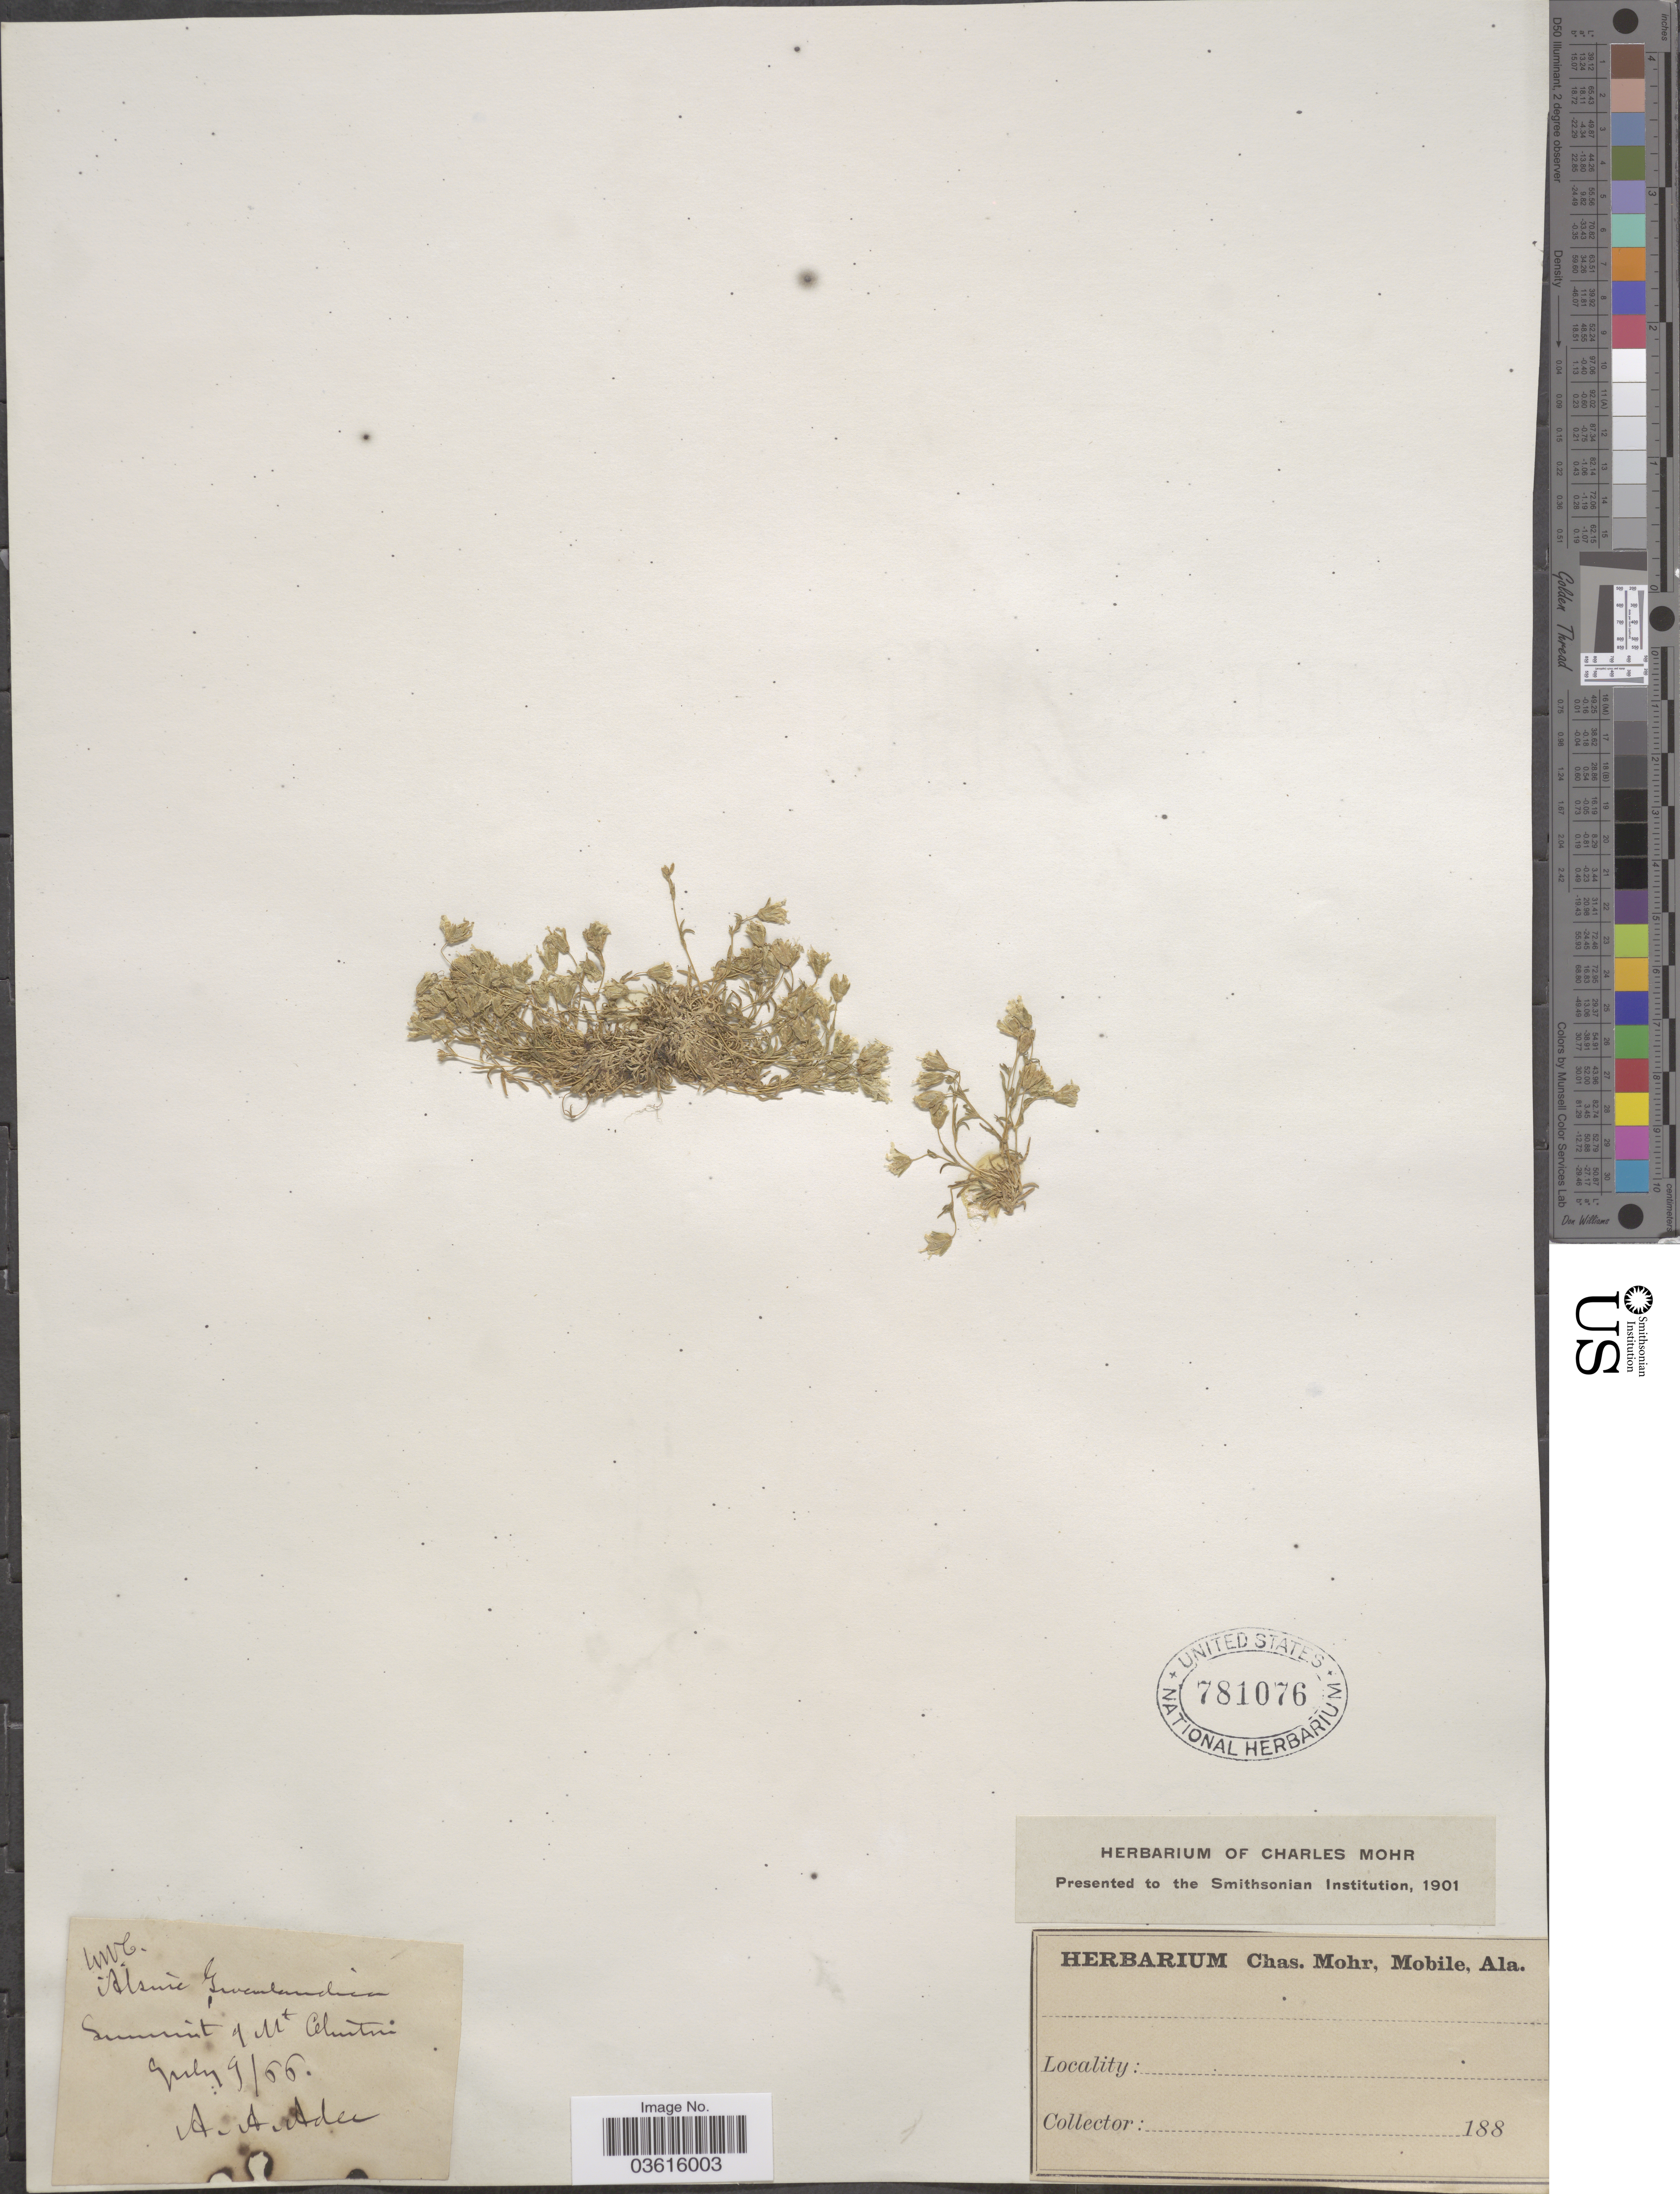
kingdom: Plantae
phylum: Tracheophyta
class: Magnoliopsida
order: Caryophyllales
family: Caryophyllaceae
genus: Minuartia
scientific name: Minuartia groenlandica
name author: (Retz.) Ostenf.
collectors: A. A. Adee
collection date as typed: Transcribed d/m/y: 9/7/66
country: United States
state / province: Alabama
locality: Summit of Mt. Clementin [interpreted].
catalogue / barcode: US 781076